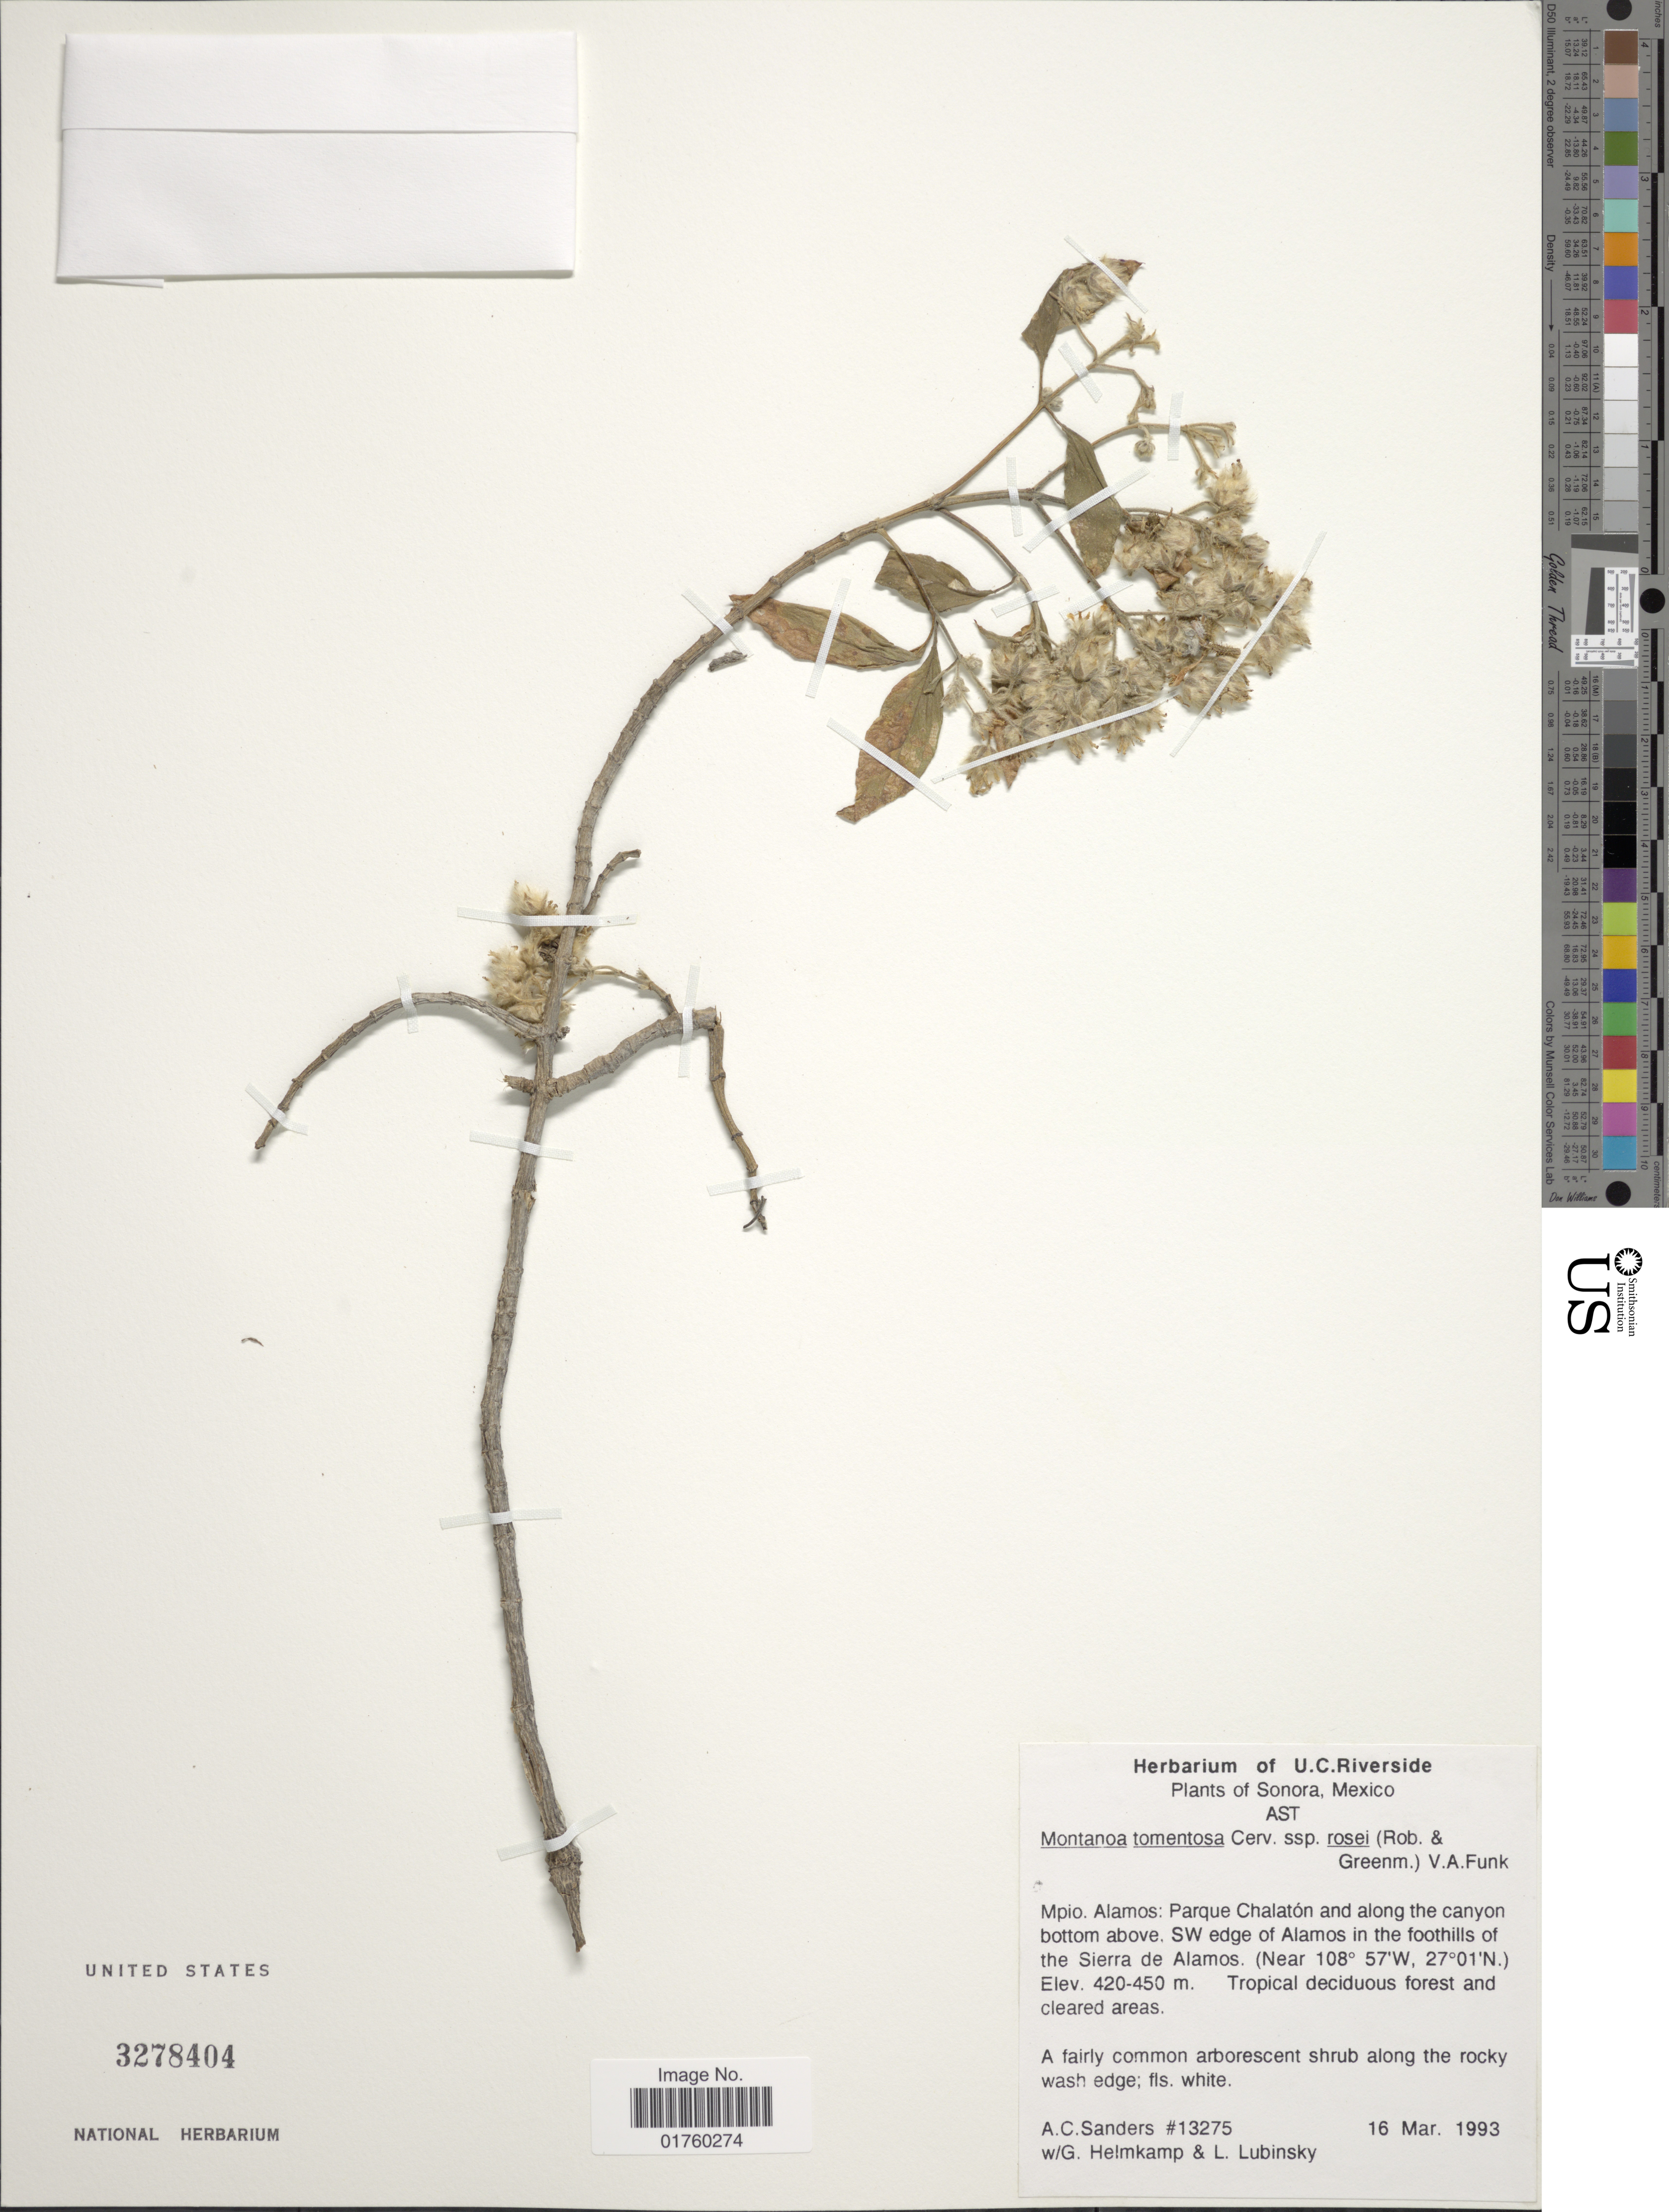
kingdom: Plantae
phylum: Tracheophyta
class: Magnoliopsida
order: Asterales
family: Asteraceae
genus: Montanoa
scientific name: Montanoa tomentosa subsp. rosei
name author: Cerv.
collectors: A. Sanders, G. Helmkamp & L. Lubinsky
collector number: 13275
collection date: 1993-03-16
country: Mexico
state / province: Sonora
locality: Mpio. Alamos: Parque Chalaton and along the canyon bottom above, SW edge of Alamos in the foothills of the Sierra de Alamos.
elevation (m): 420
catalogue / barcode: US 3278404